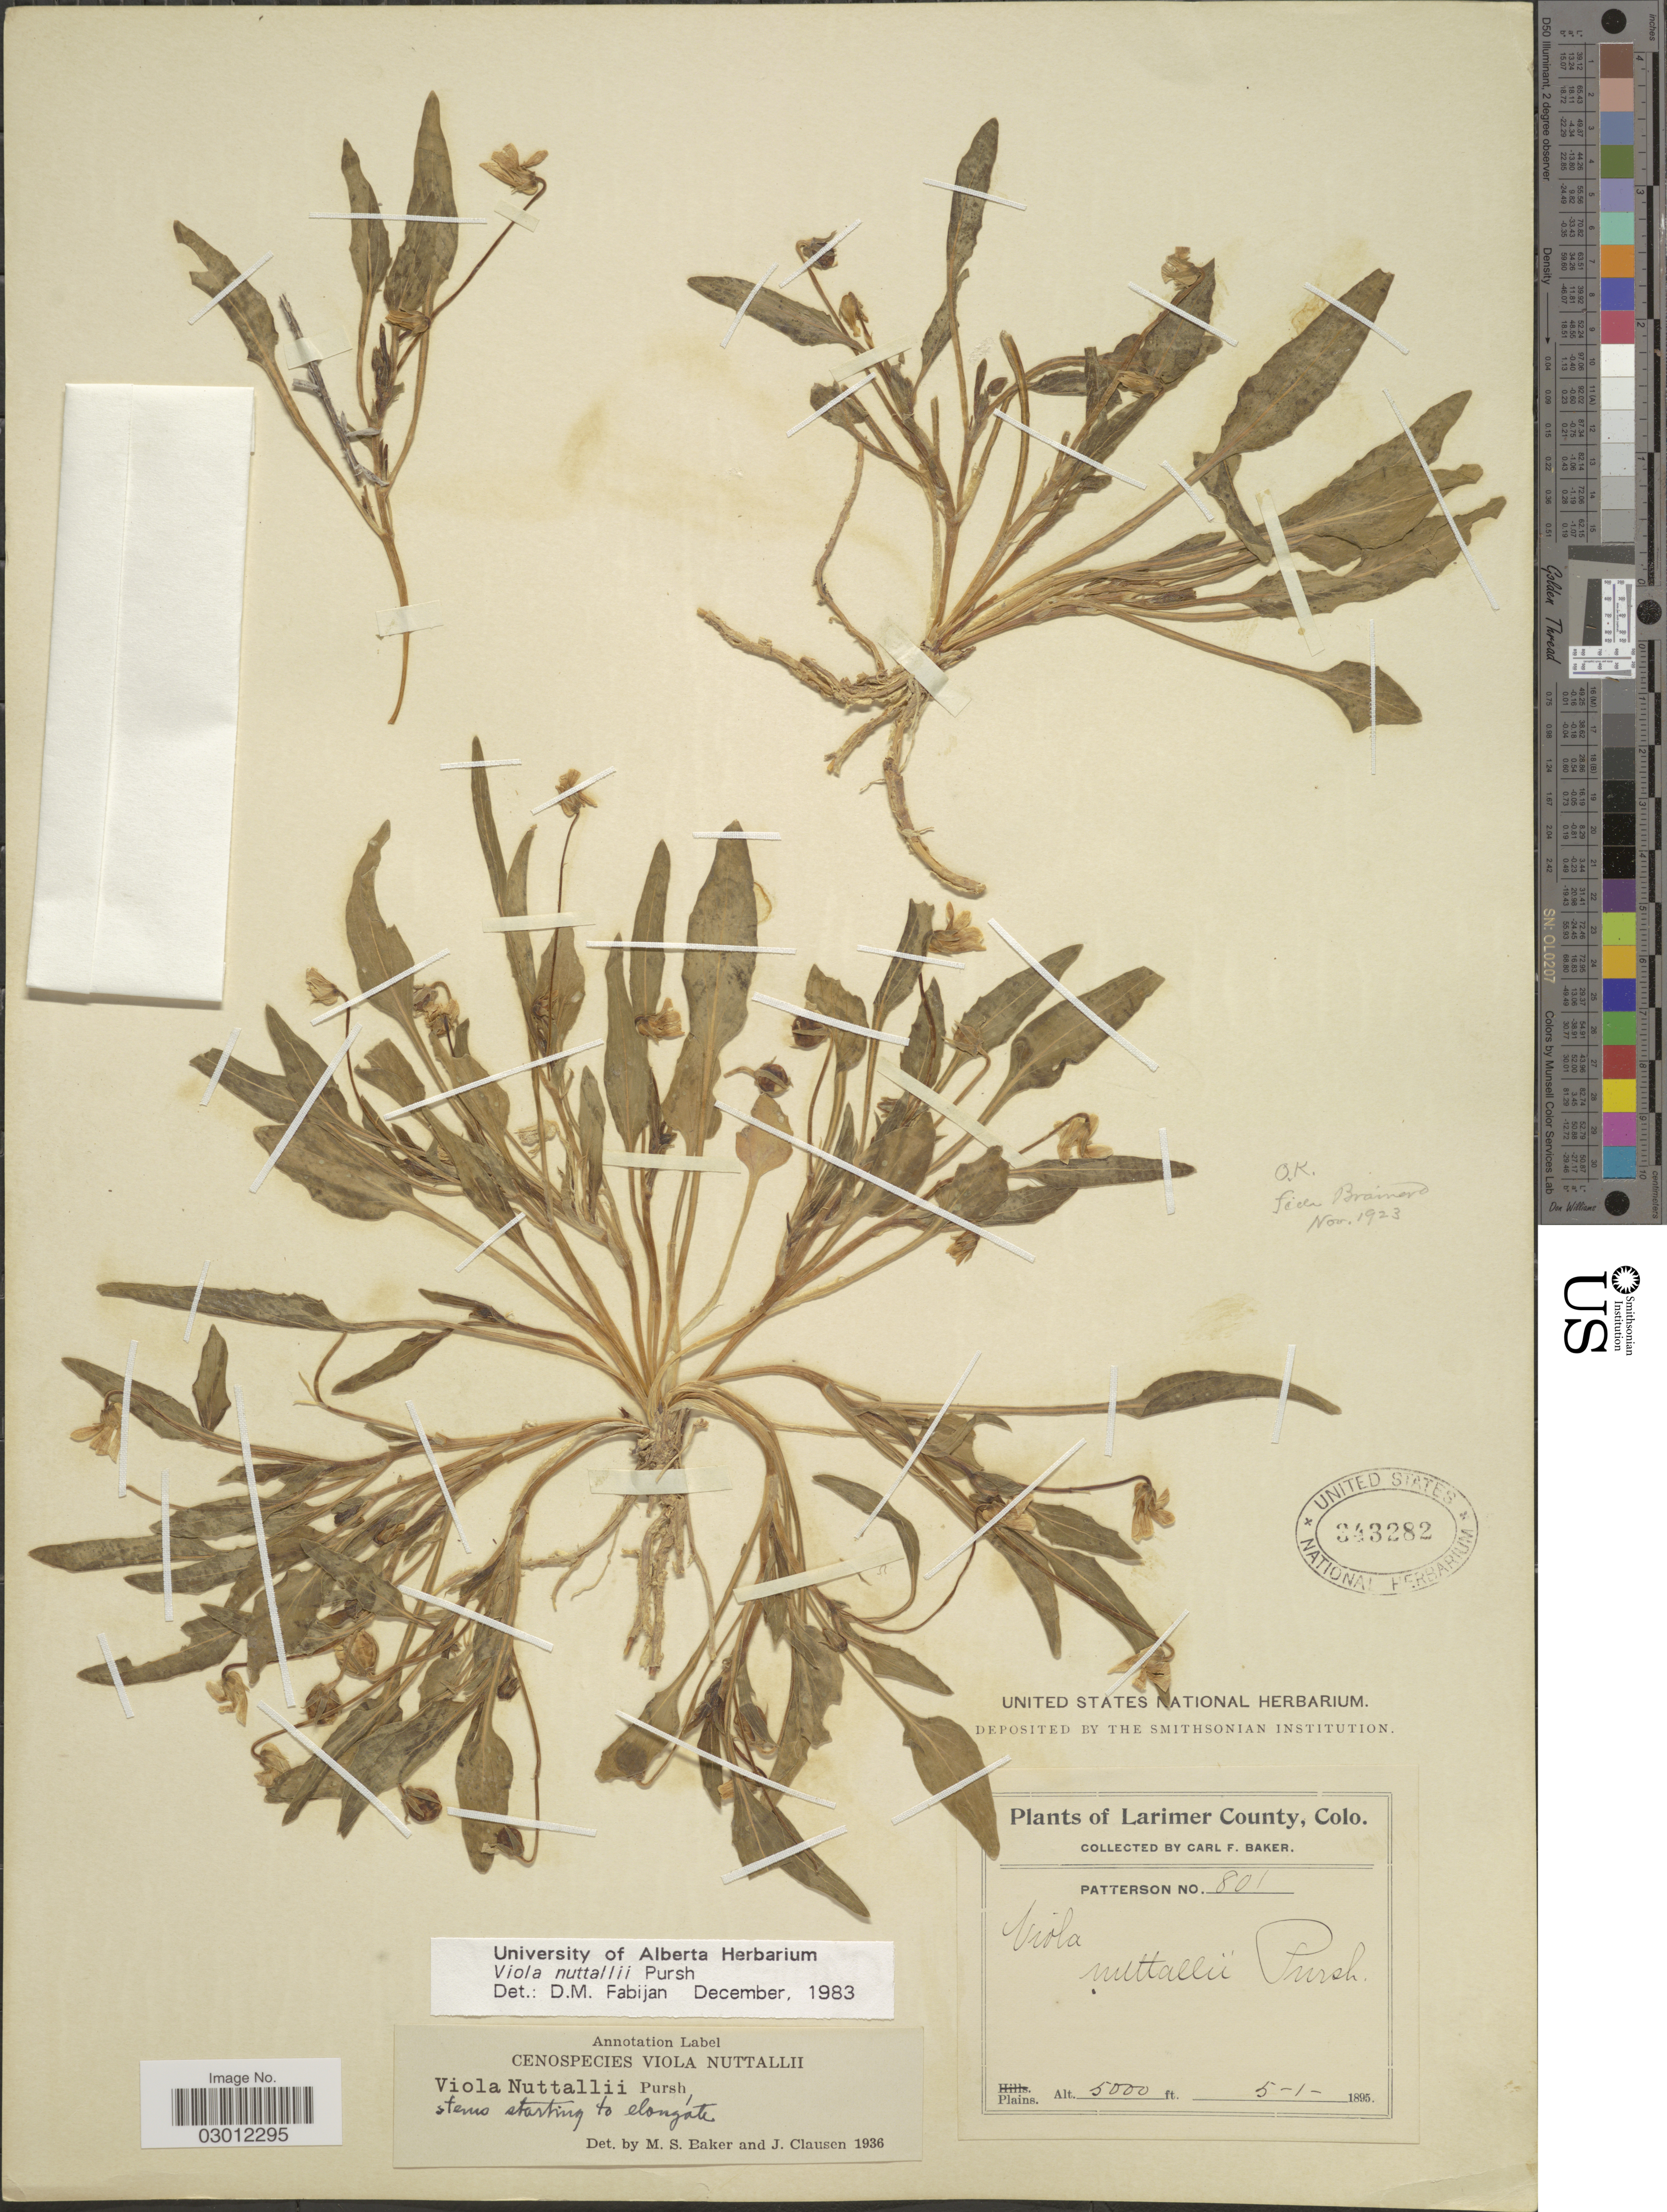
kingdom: Plantae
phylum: Tracheophyta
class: Magnoliopsida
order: Malpighiales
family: Violaceae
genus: Viola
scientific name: Viola nuttallii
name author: Pursh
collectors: C. F. Baker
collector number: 801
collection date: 1895-05-01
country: United States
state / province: Colorado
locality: Larimer County.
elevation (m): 1524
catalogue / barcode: US 343282